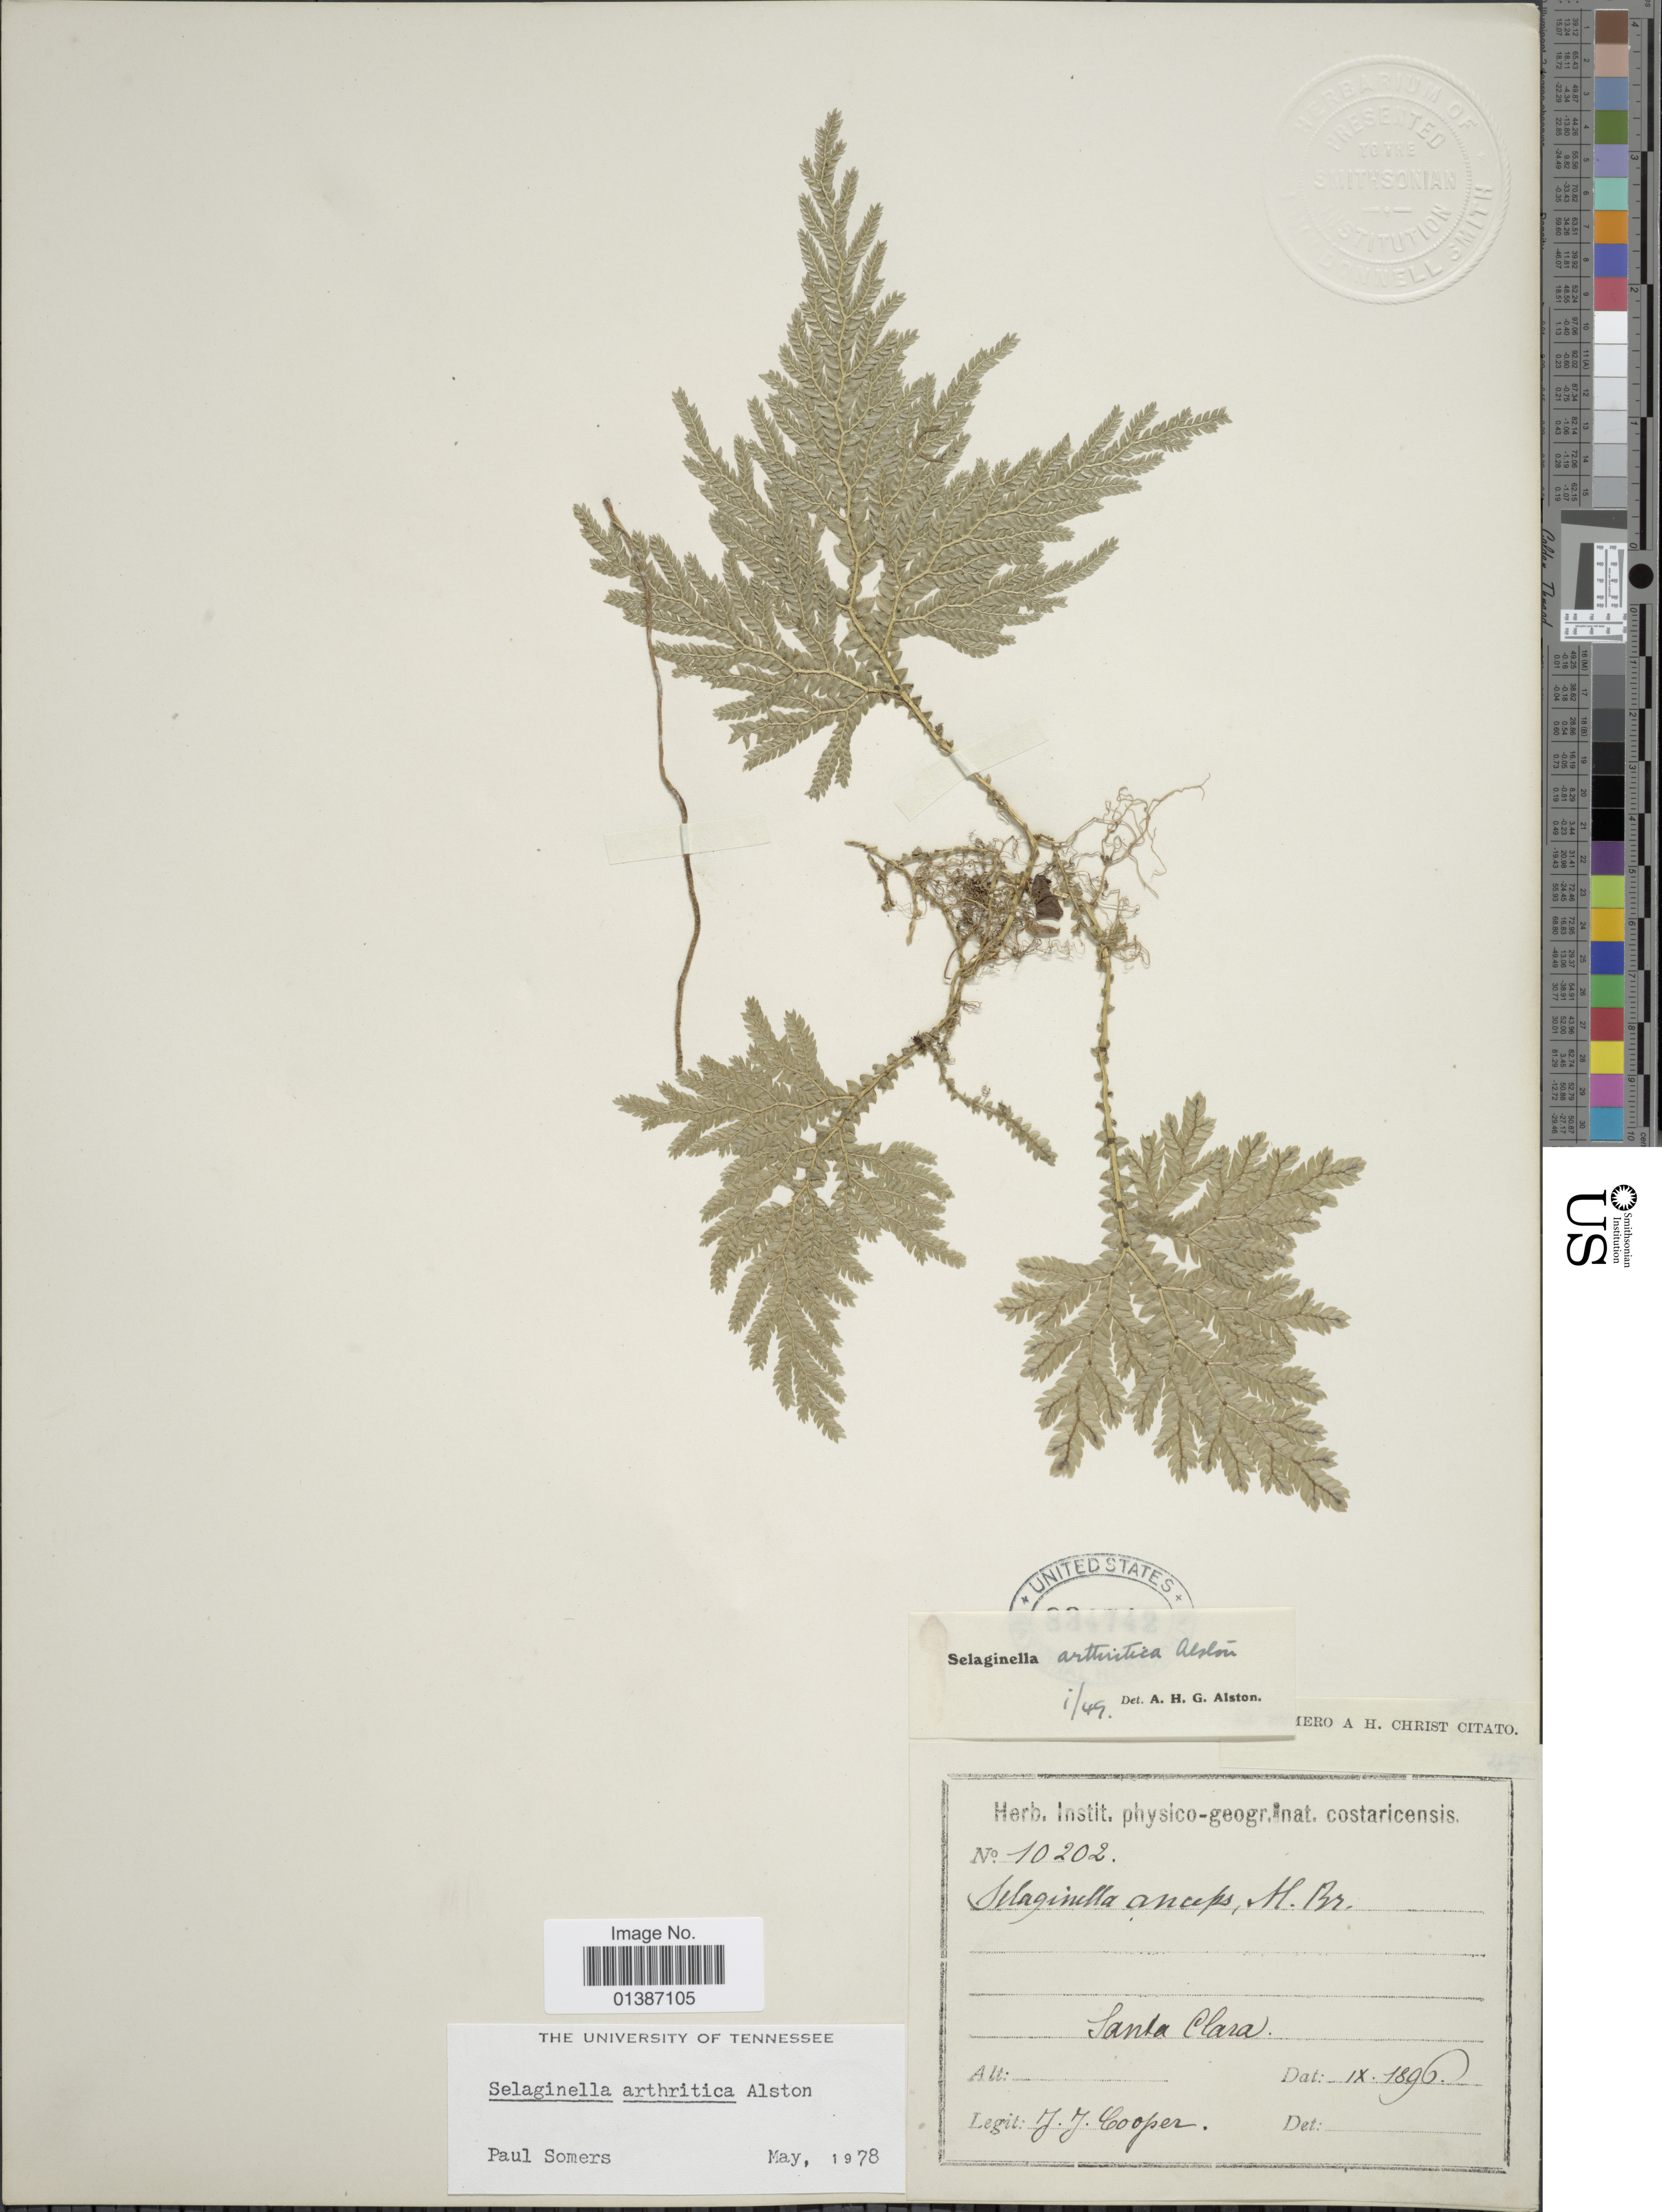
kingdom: Plantae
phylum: Tracheophyta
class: Lycopodiopsida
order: Selaginellales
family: Selaginellaceae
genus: Selaginella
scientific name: Selaginella arthritica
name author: Alston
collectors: J. J. Cooper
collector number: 10202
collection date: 1896-09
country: Costa Rica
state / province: Alajuela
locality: Santa Clara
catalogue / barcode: US 884742